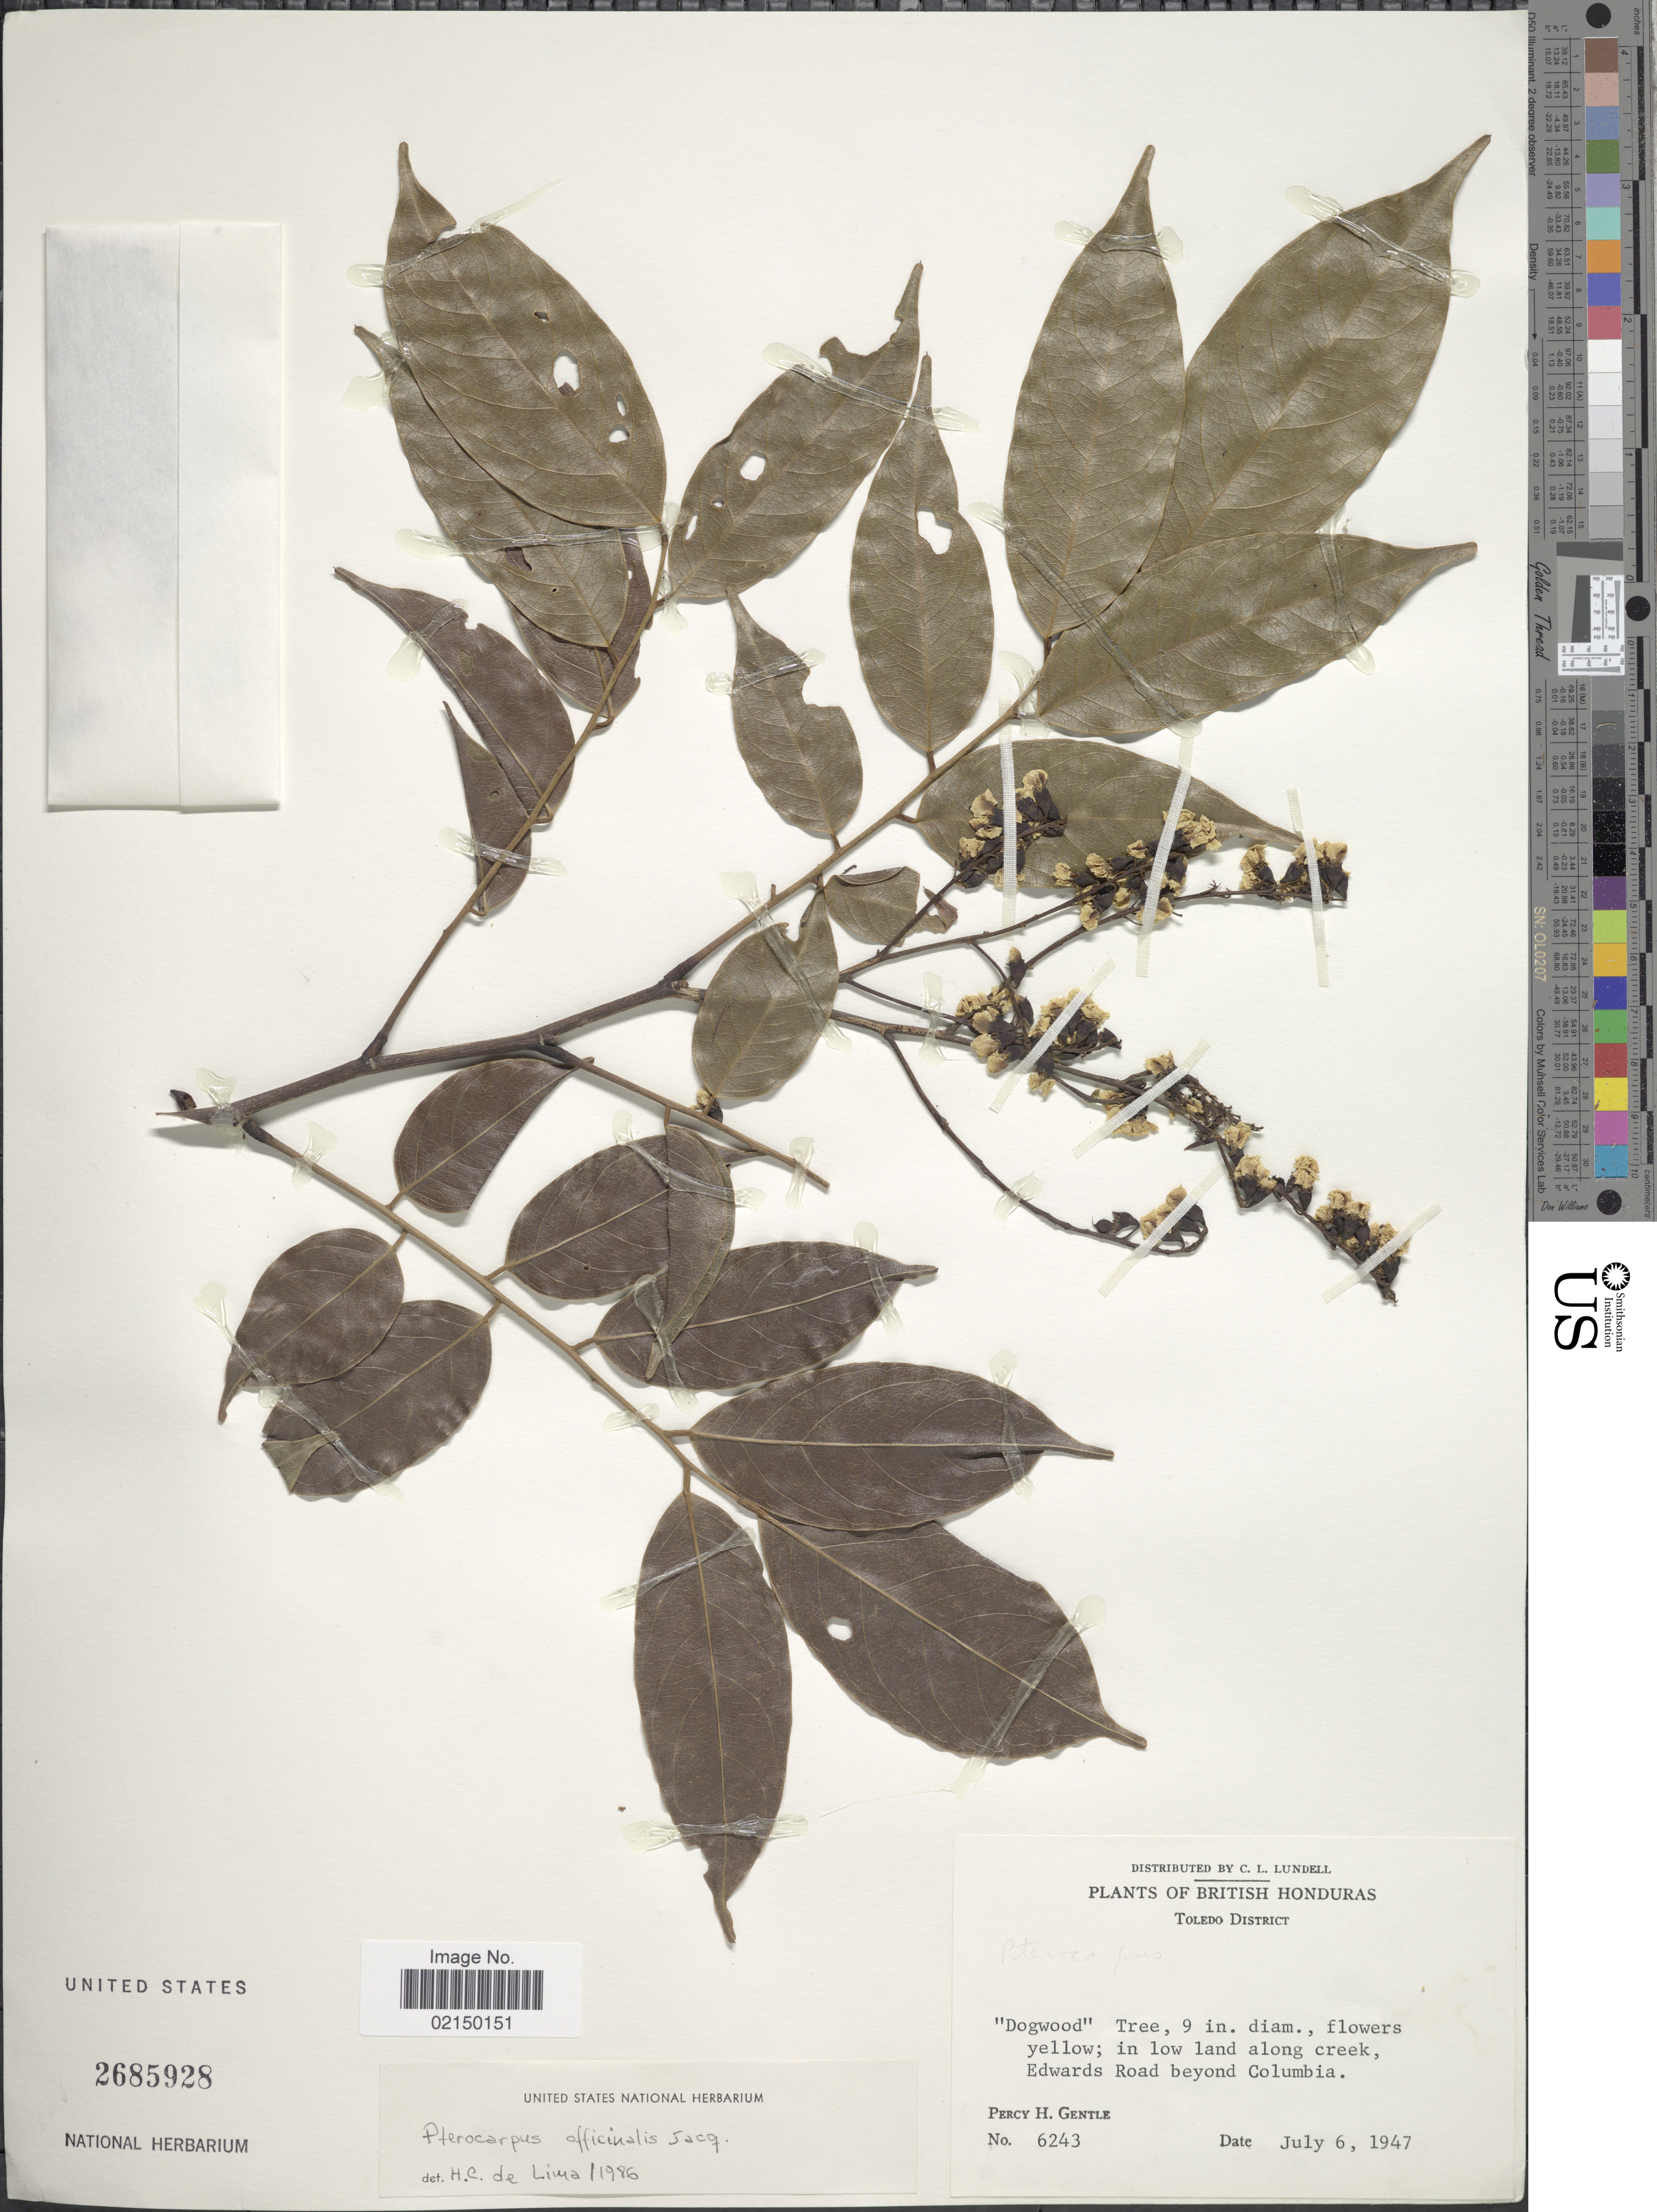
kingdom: Plantae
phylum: Tracheophyta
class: Magnoliopsida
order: Fabales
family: Fabaceae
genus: Pterocarpus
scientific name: Pterocarpus officinalis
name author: Jacq.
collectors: P. H. Gentle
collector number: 6243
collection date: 1947-07-06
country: Belize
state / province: Toledo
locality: British Honduras, in low land along creek, Edwwards Road beyod Columbia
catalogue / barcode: US 2685928